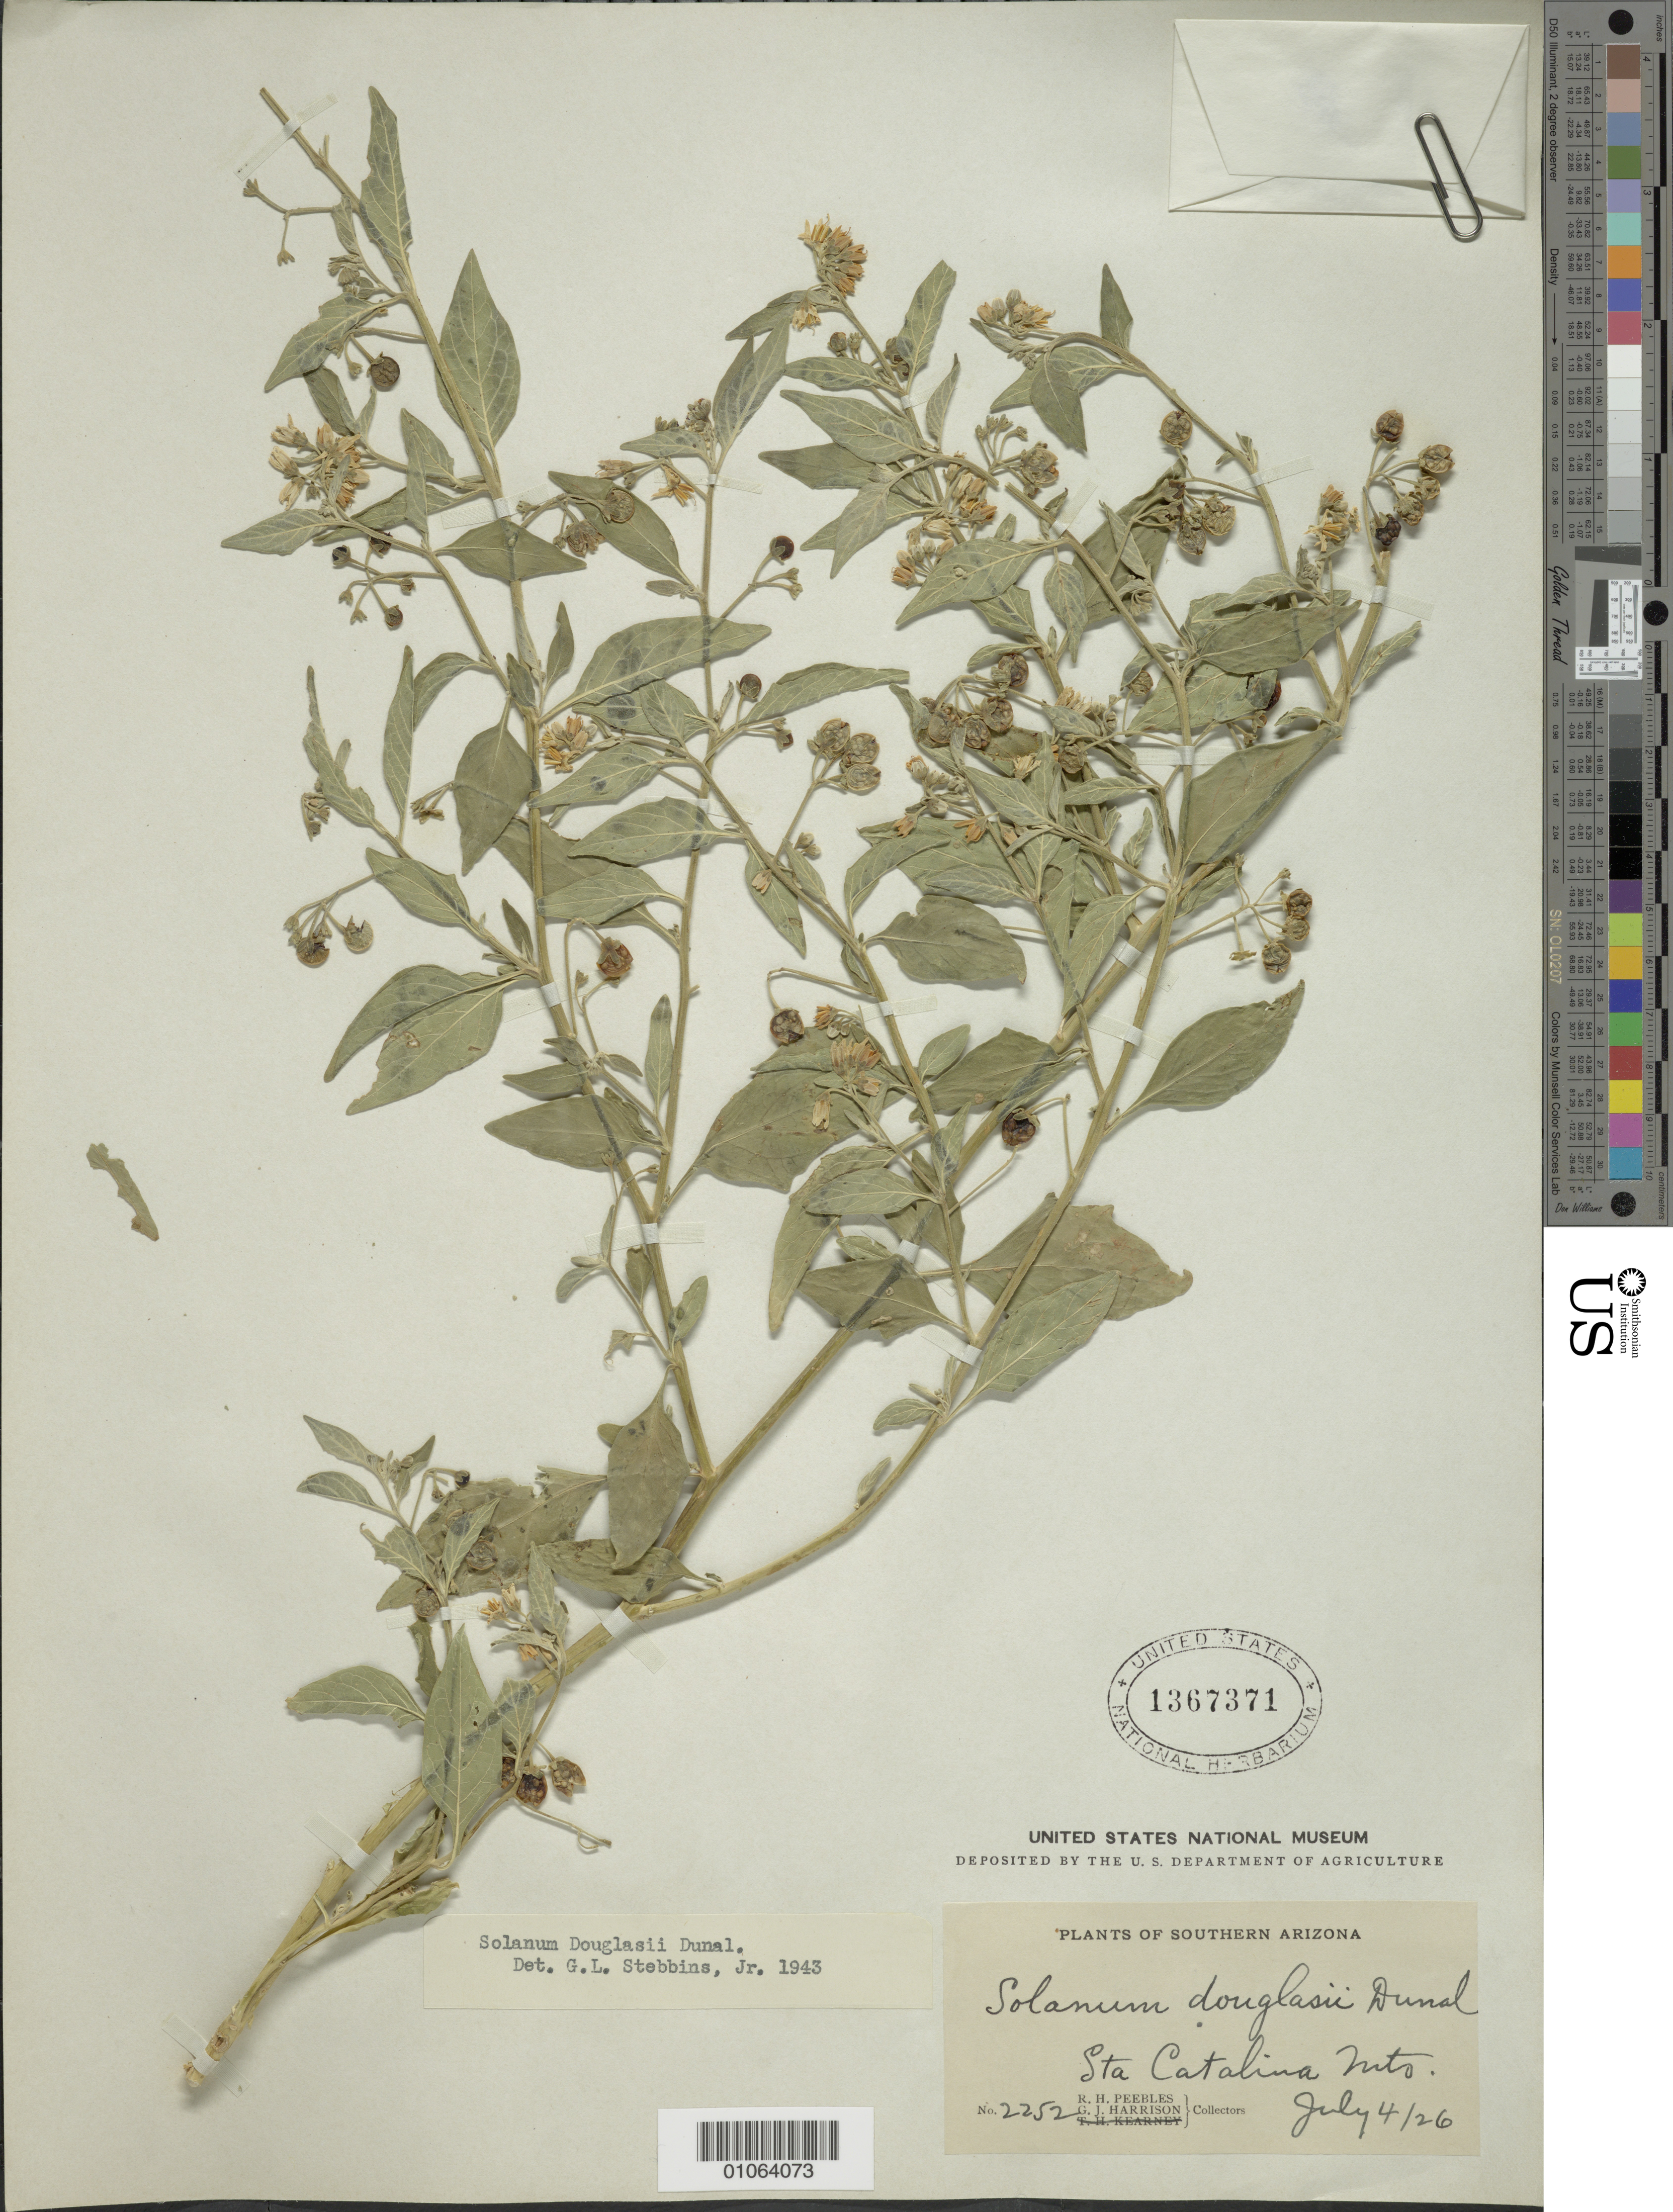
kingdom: Plantae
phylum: Tracheophyta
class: Magnoliopsida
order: Solanales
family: Solanaceae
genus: Solanum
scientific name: Solanum douglasii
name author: Dunal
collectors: R. H. Peebles & G. J. Harrison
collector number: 2252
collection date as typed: Transcribed d/m/y: 4/7/26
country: United States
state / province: Arizona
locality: Southern Arizona. Sta Catalina Mts.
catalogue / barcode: US 1367371